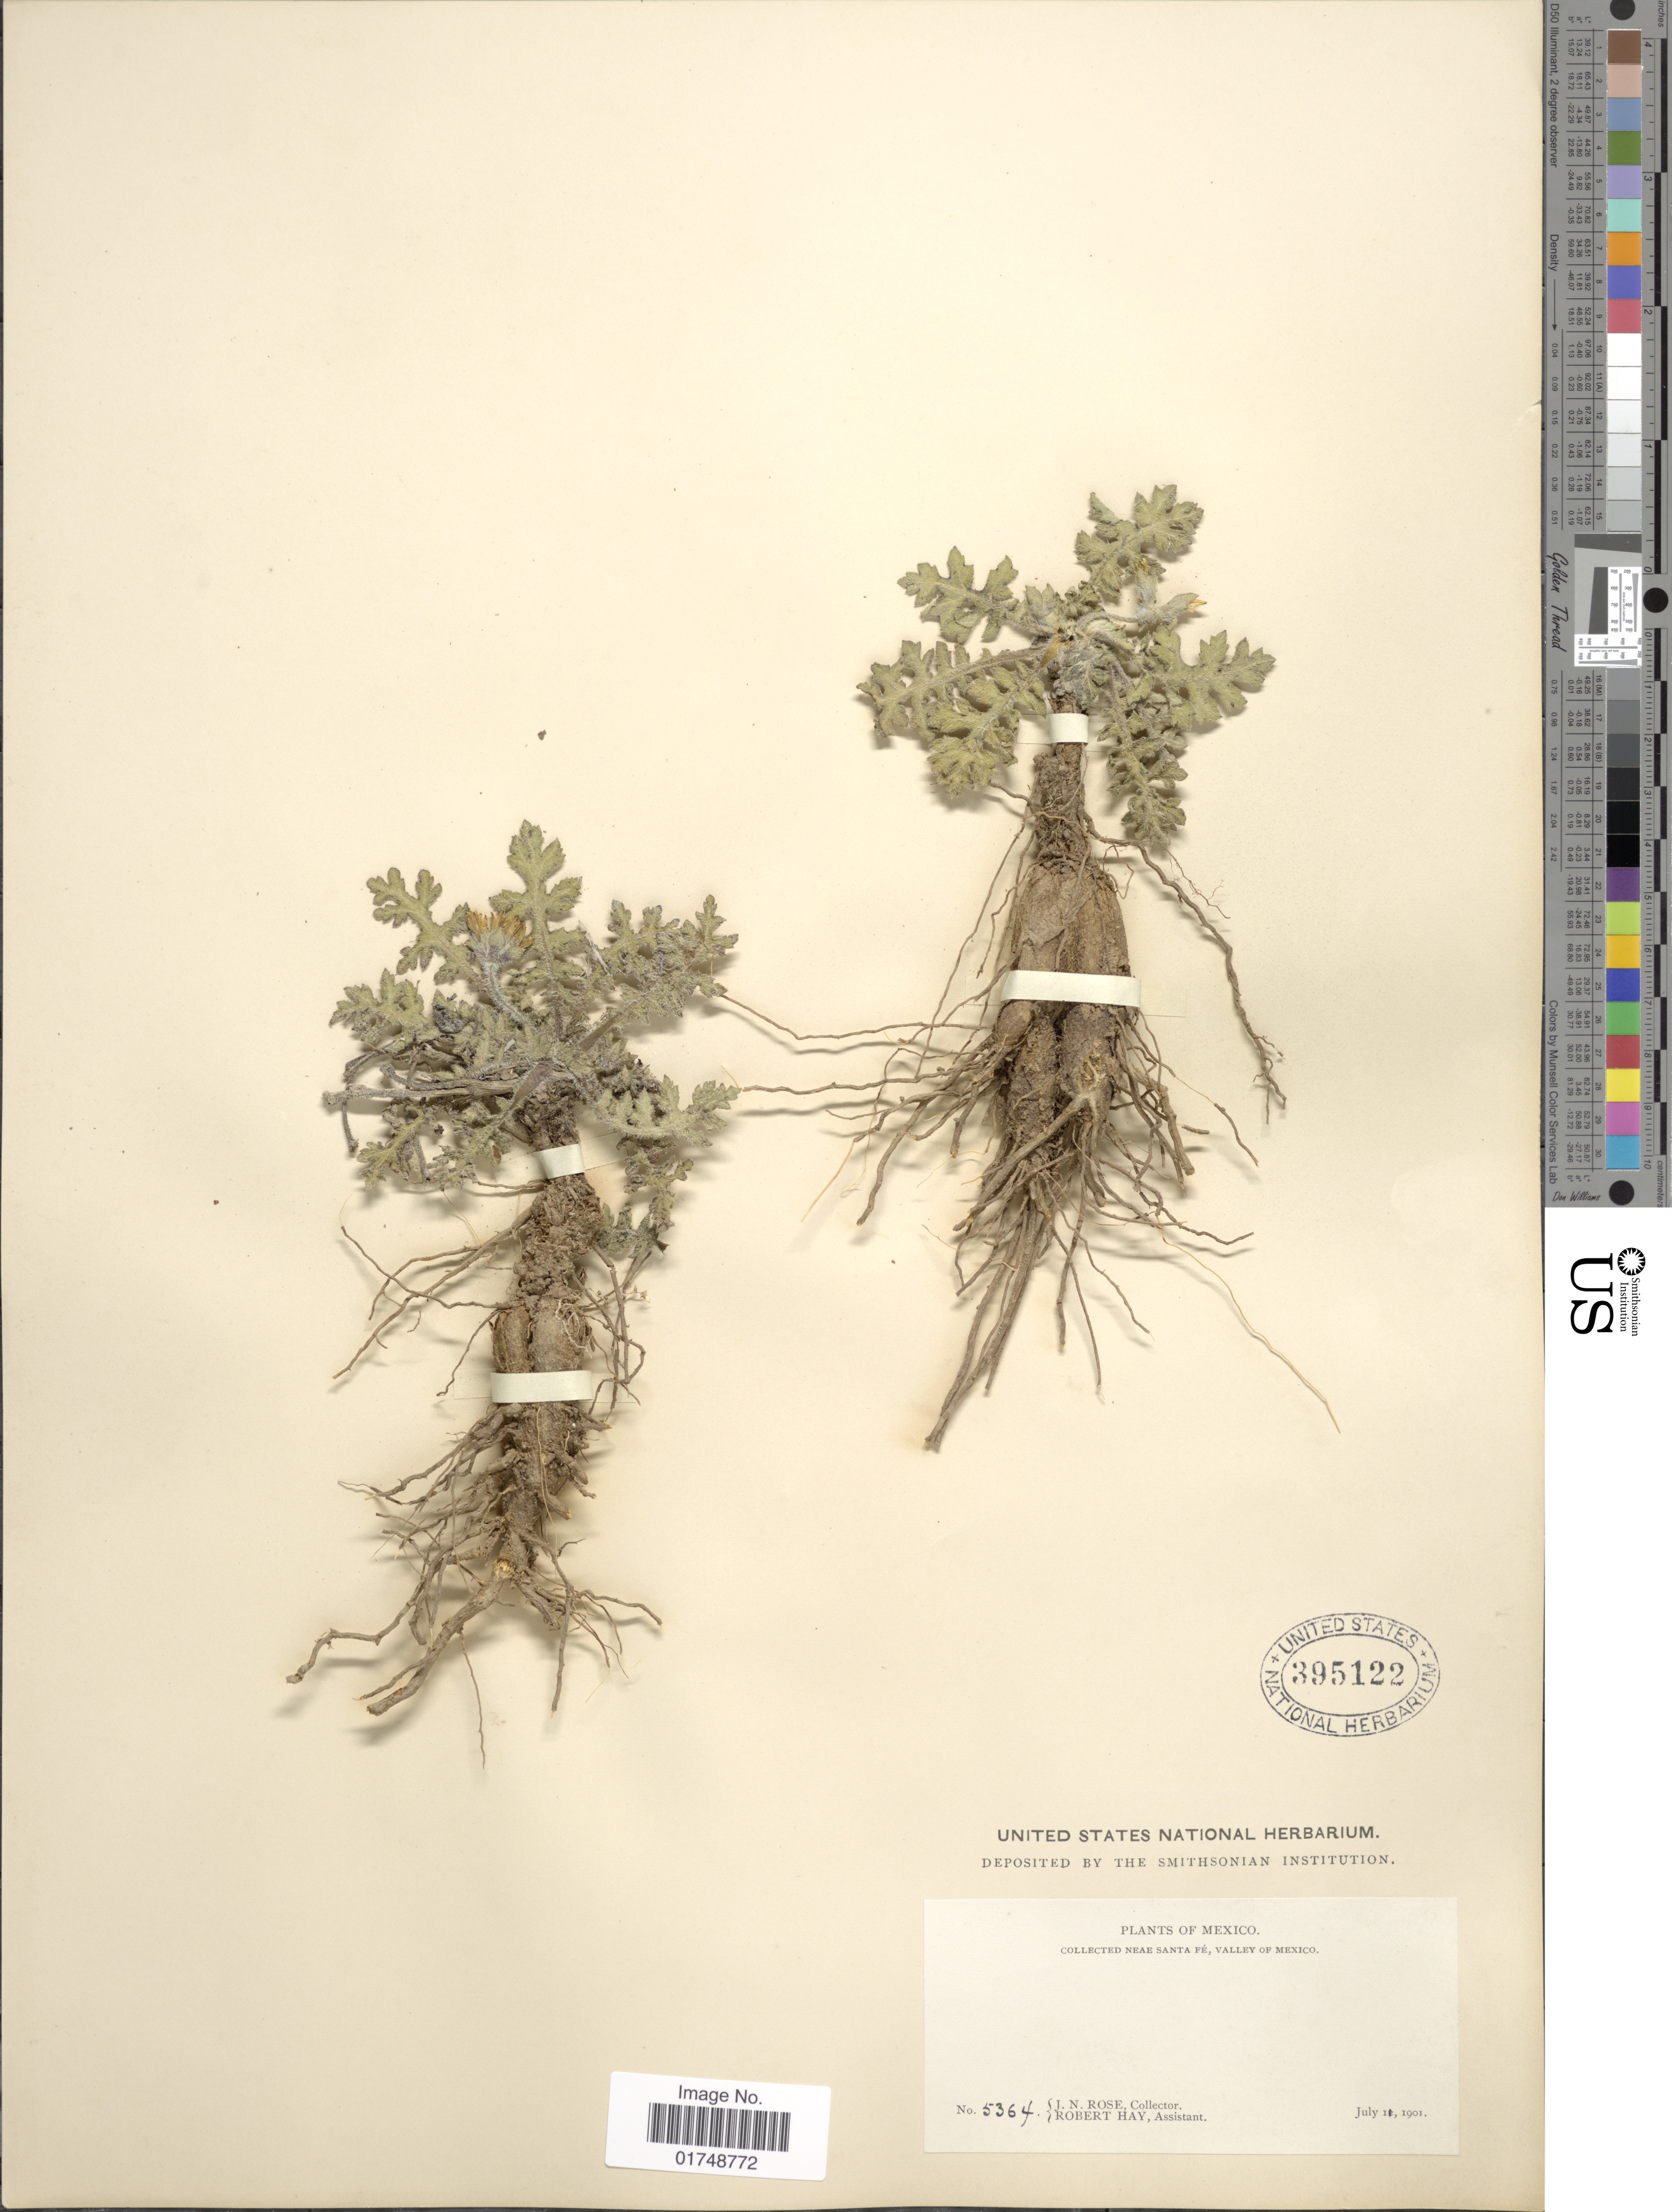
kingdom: Plantae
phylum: Tracheophyta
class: Magnoliopsida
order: Asterales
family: Asteraceae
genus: Dugesia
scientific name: Dugesia mexicana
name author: A. Gray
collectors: J. N. Rose & R. Hay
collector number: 5364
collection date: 1901-07-11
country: Mexico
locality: Neae Santa Fe, Valley of Mexico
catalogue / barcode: US 395122